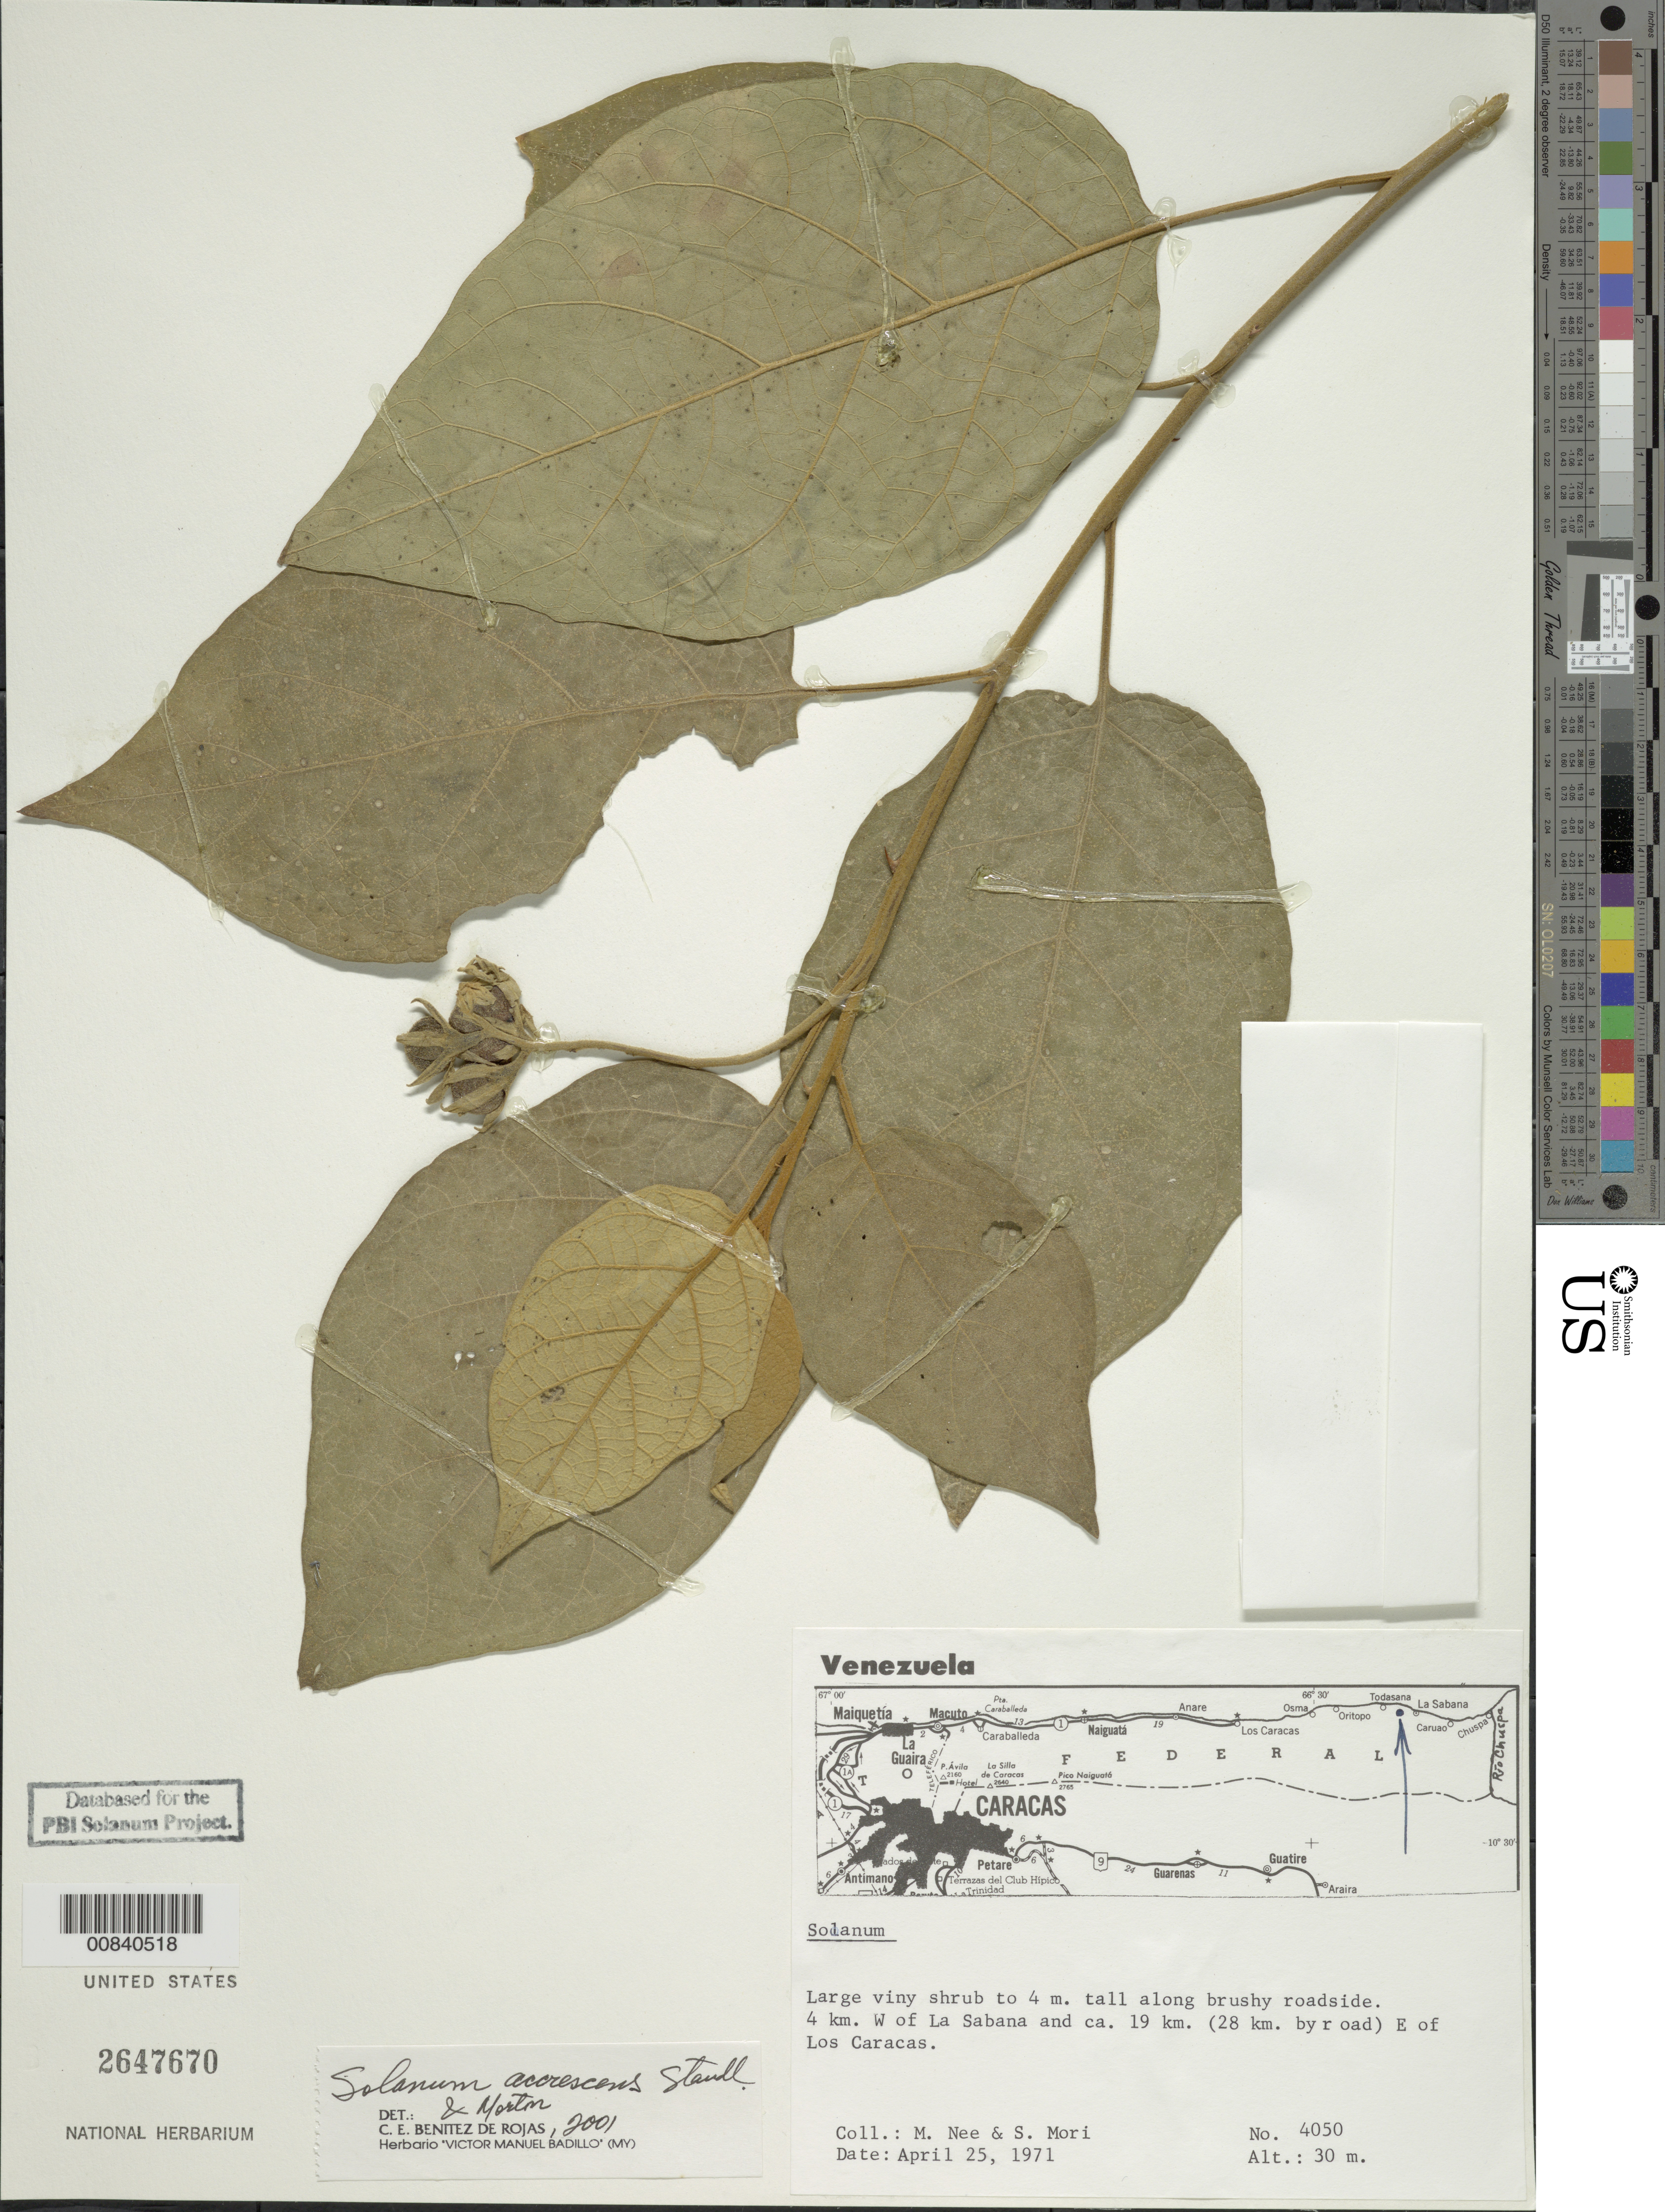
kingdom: Plantae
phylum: Tracheophyta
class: Magnoliopsida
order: Solanales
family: Solanaceae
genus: Solanum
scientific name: Solanum accrescens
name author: Standl. & C.V. Morton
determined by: Benítez, C. E.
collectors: M. Nee & S. Mori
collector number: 4050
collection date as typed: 25 Apr 1971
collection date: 1971-04-25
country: Venezuela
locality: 4 km. W of La Sabana and ca. 19 km. (28 km. by road) E of Los Caracas.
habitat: Along brushy roadside.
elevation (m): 30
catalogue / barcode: US 2647670